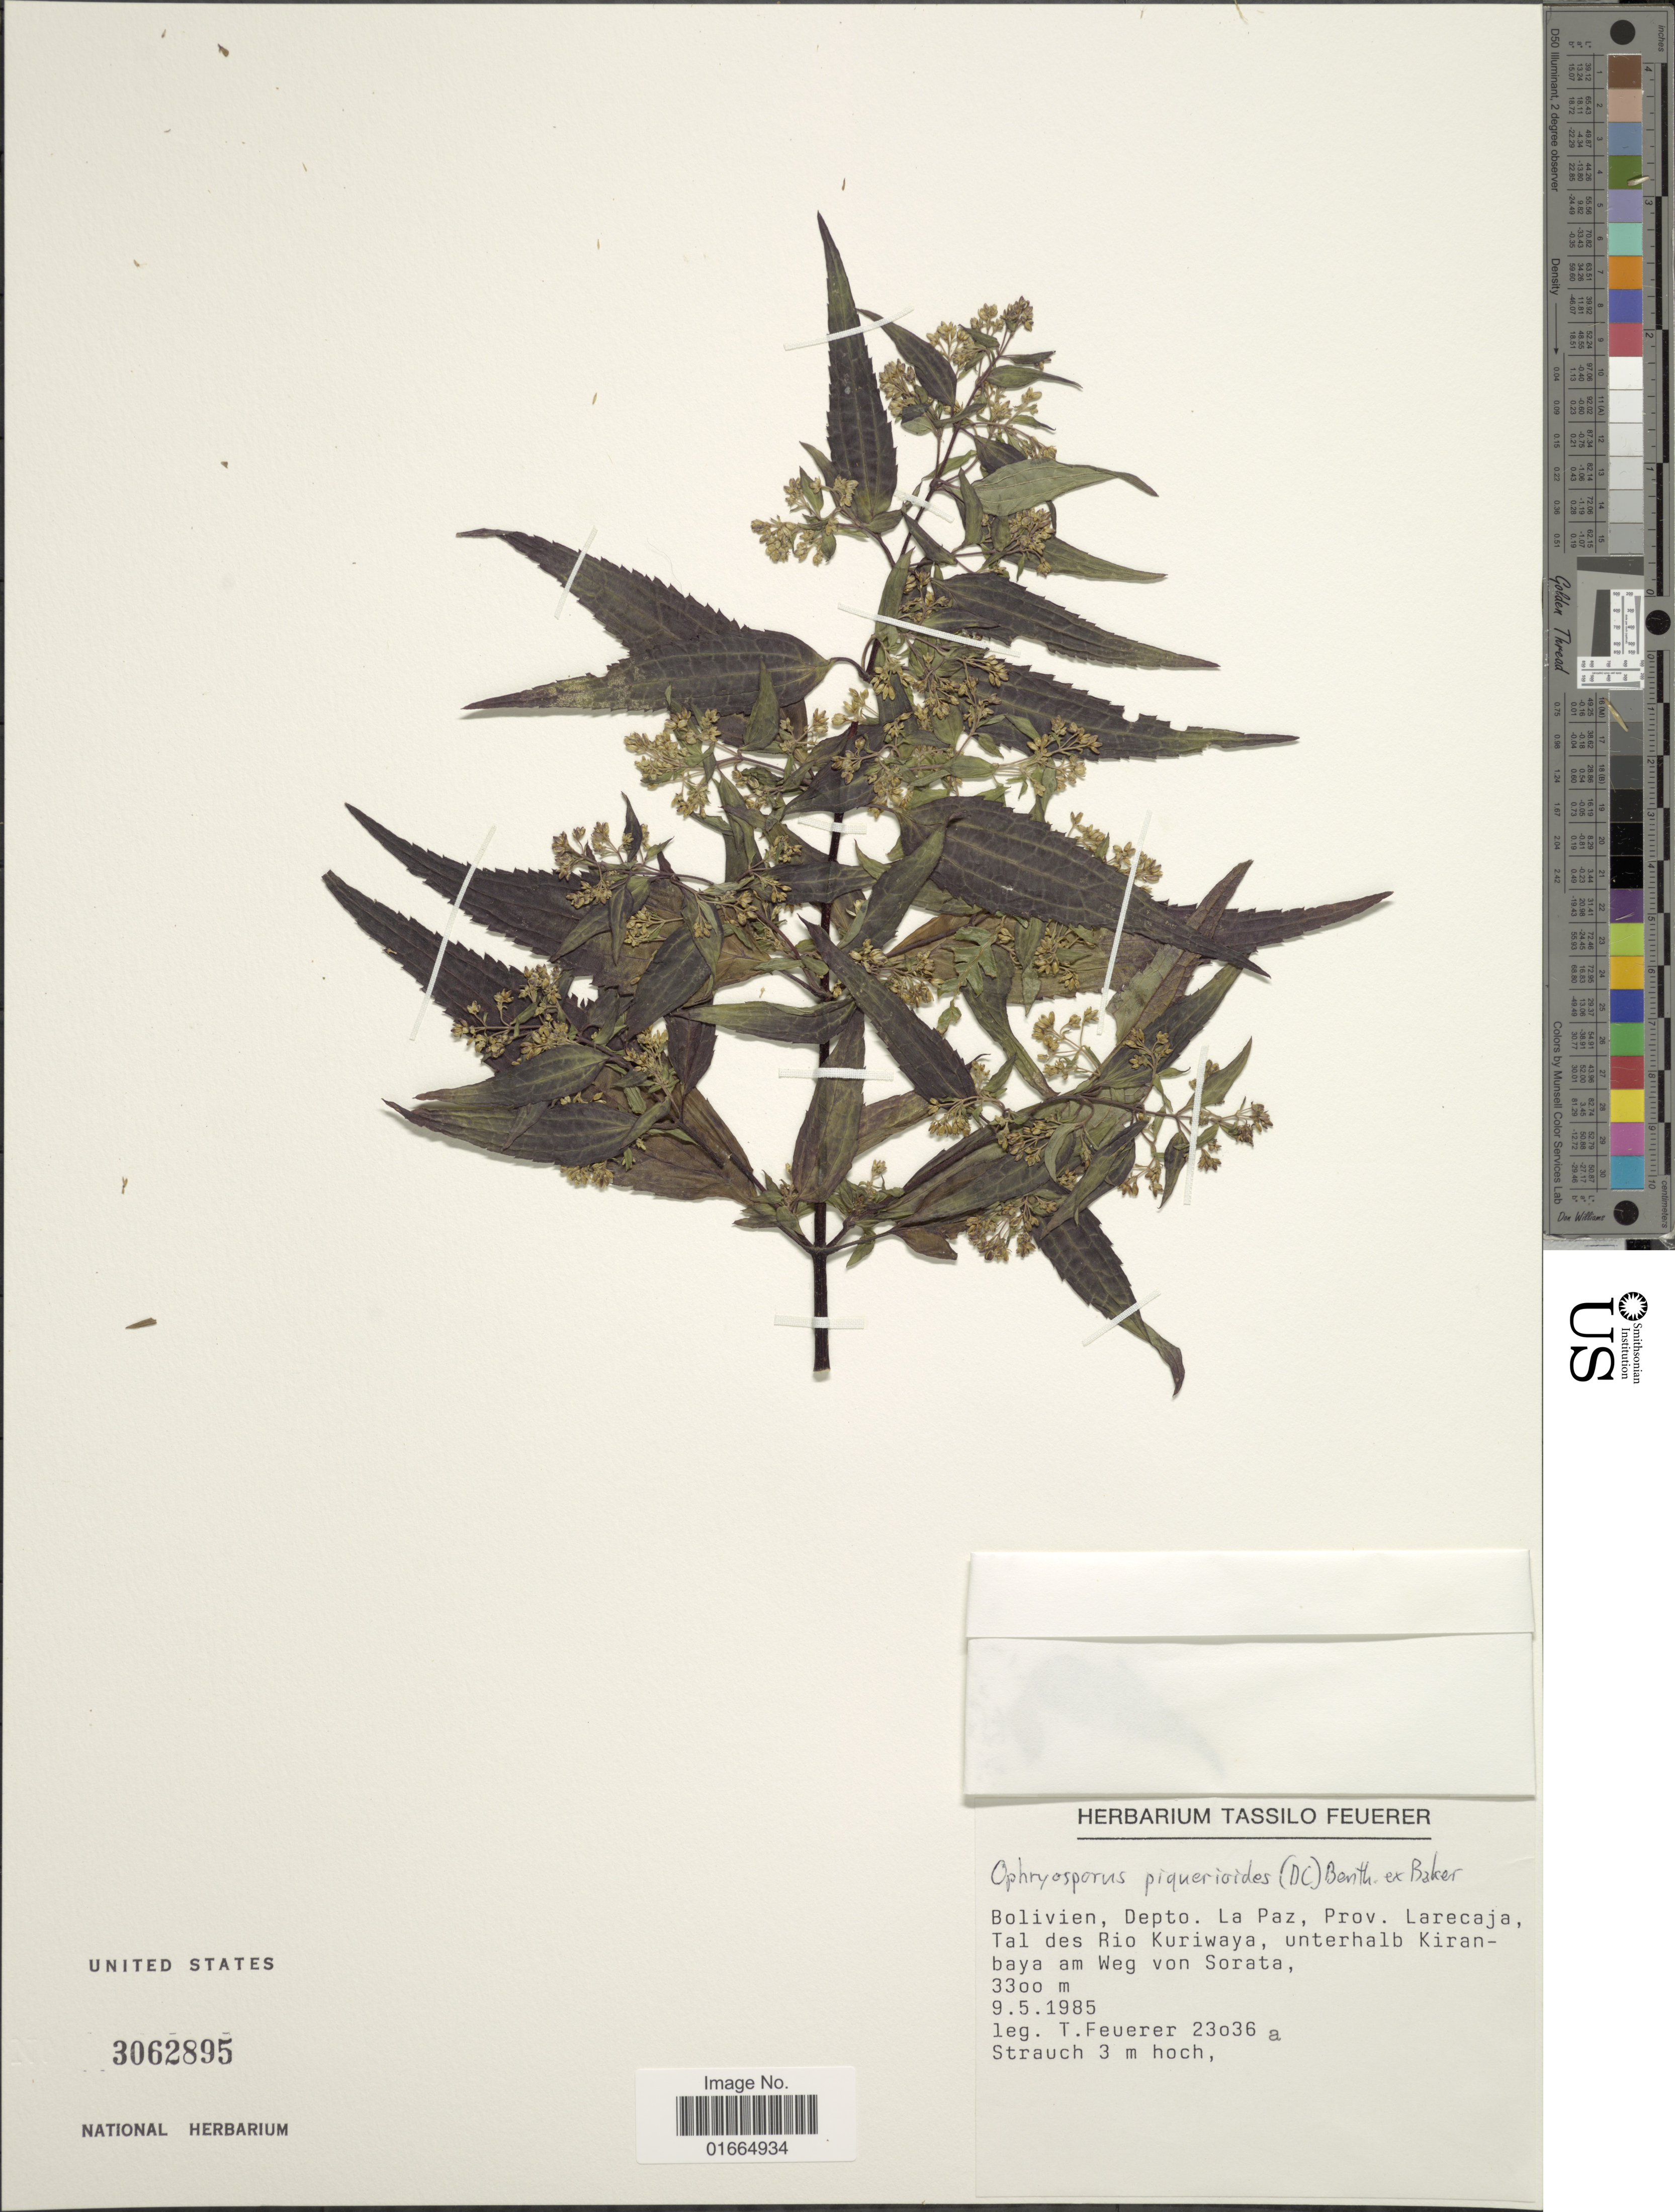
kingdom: Plantae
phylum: Tracheophyta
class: Magnoliopsida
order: Asterales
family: Asteraceae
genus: Ophryosporus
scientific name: Ophryosporus piquerioides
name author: (DC.) Benth. ex Baker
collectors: T. Feuerer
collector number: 23036a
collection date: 1985-05-09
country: Bolivia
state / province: La Paz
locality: Prov. Larecaja, Tal des Rio Kuriwaya, unterhalb Kiranbaya am Weg von Sorata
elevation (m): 3300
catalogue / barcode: US 3062895